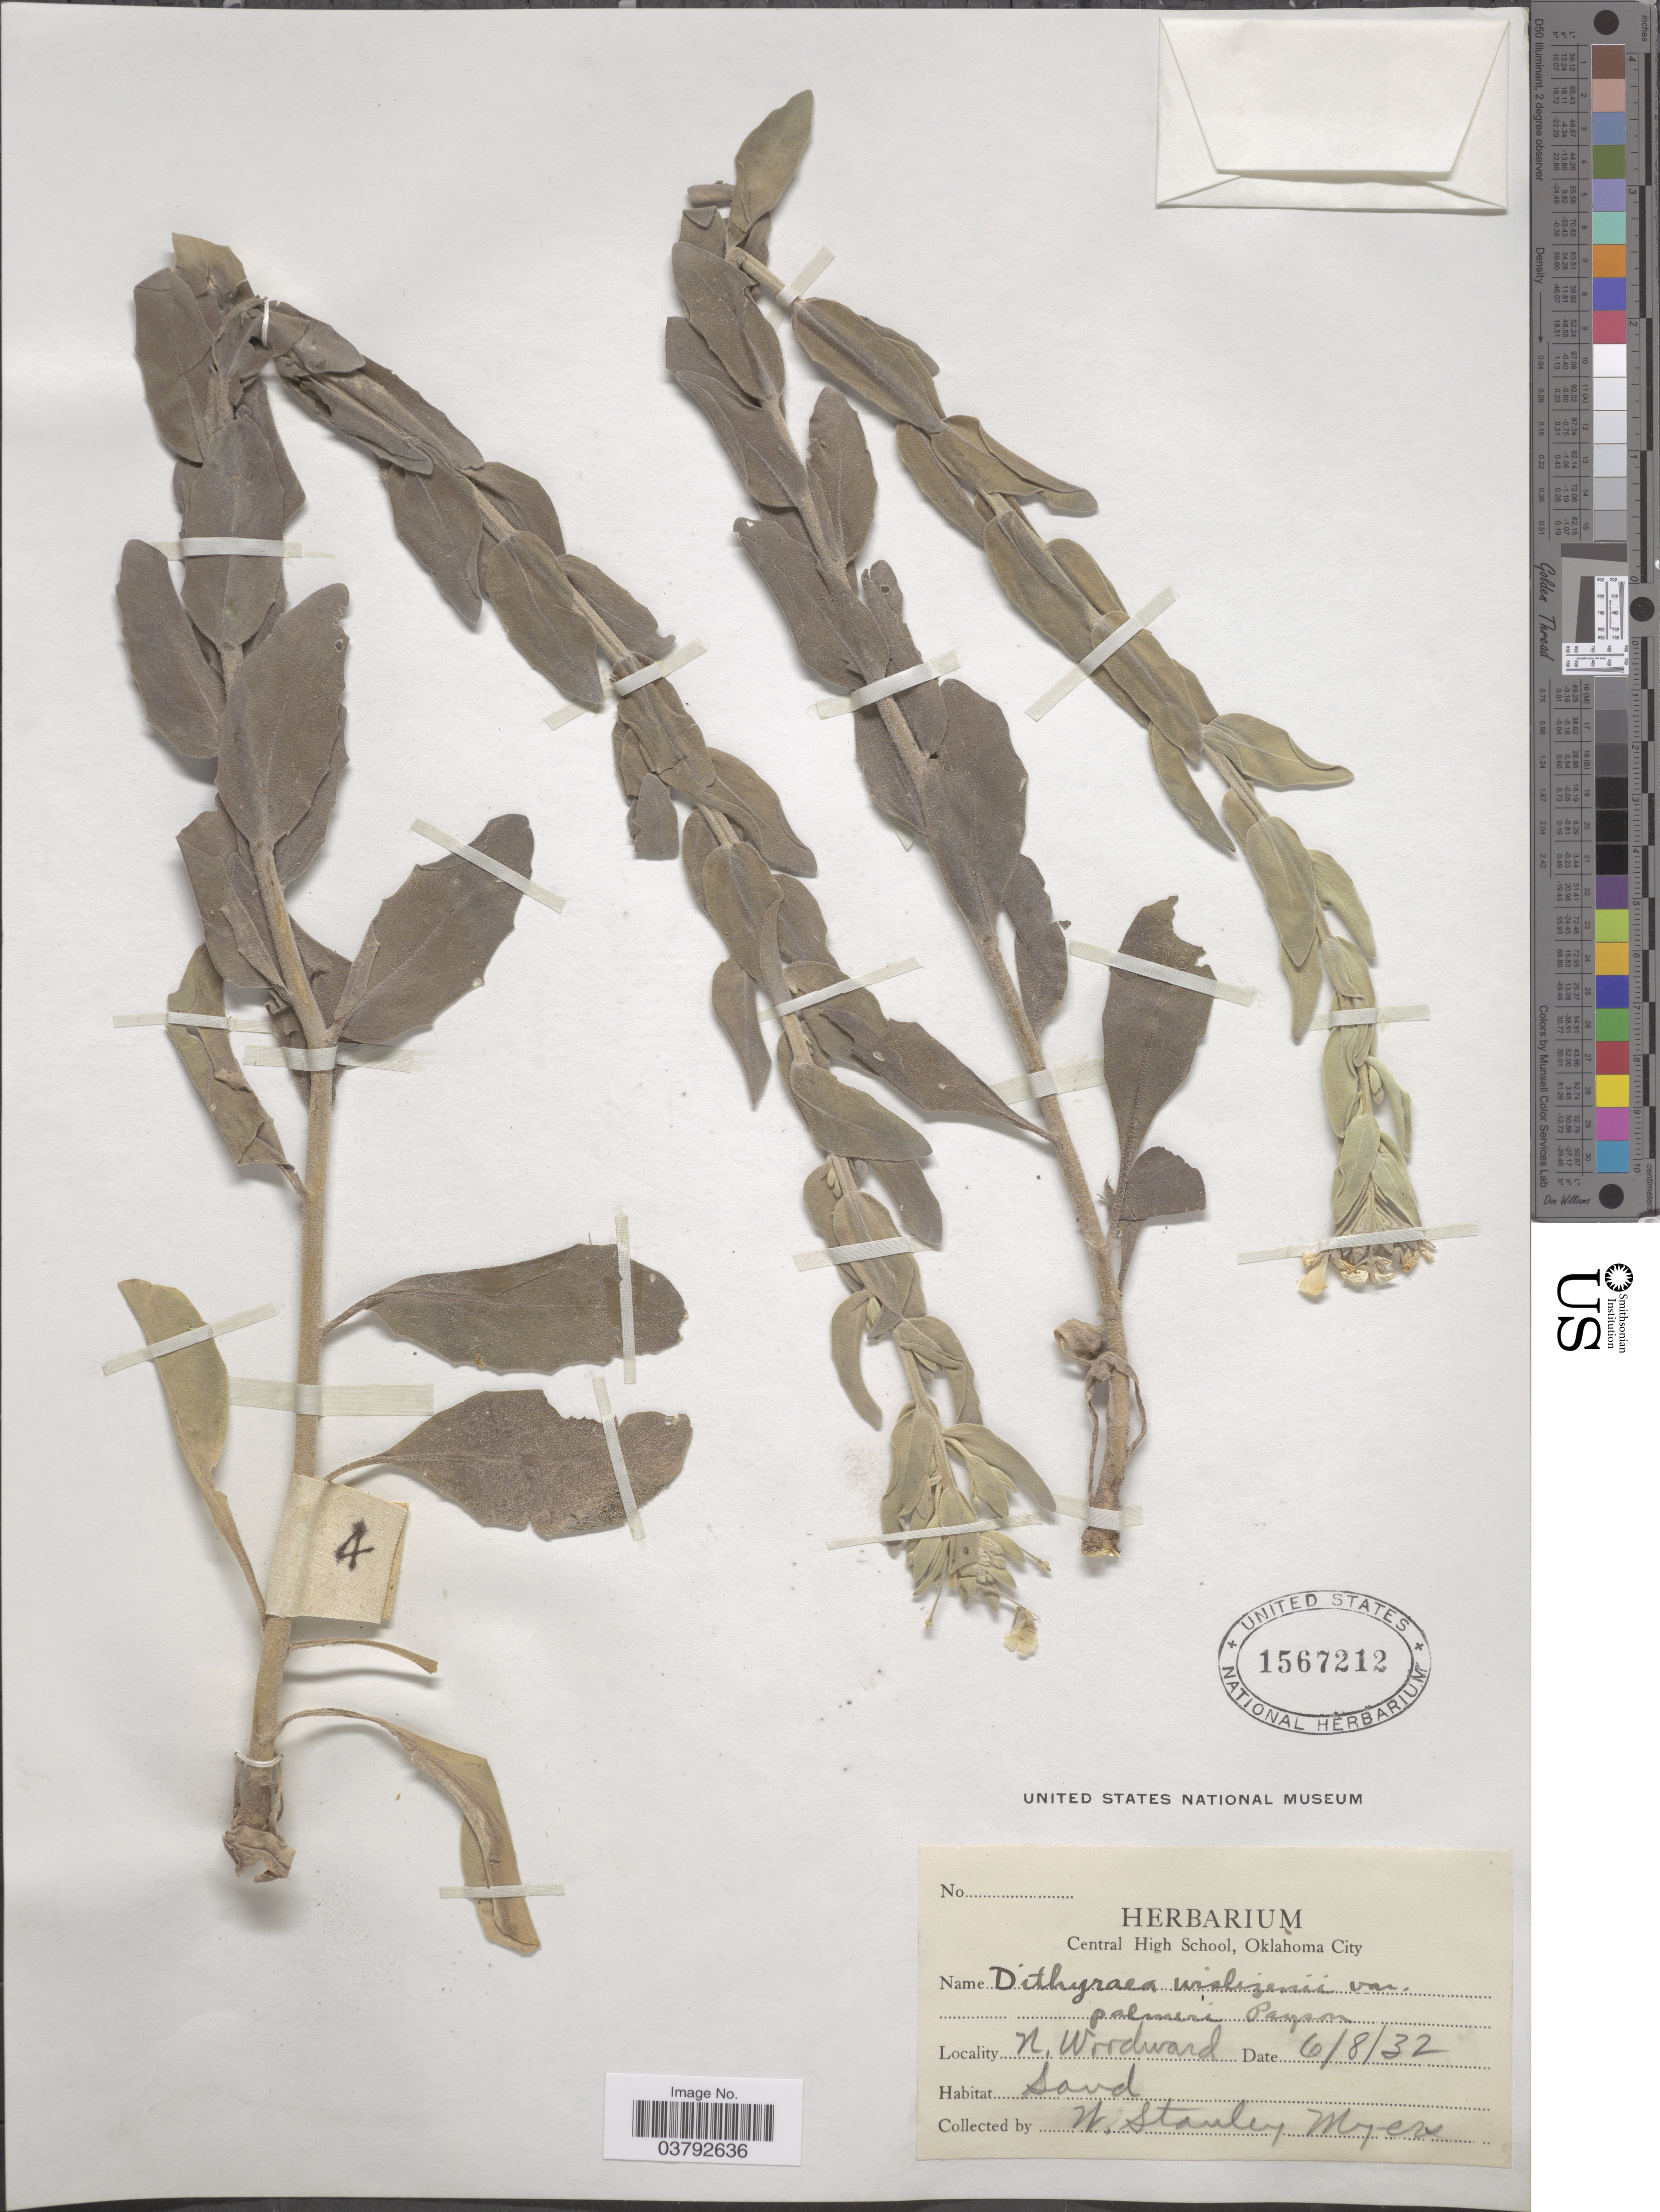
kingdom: Plantae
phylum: Tracheophyta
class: Magnoliopsida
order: Brassicales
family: Brassicaceae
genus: Dithyrea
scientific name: Dithyrea wislizeni var. palmeri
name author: Payson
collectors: W. Myers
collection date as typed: Transcribed d/m/y: 8/6/32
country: United States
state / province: Oklahoma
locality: N. Woodward.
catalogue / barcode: US 1567212